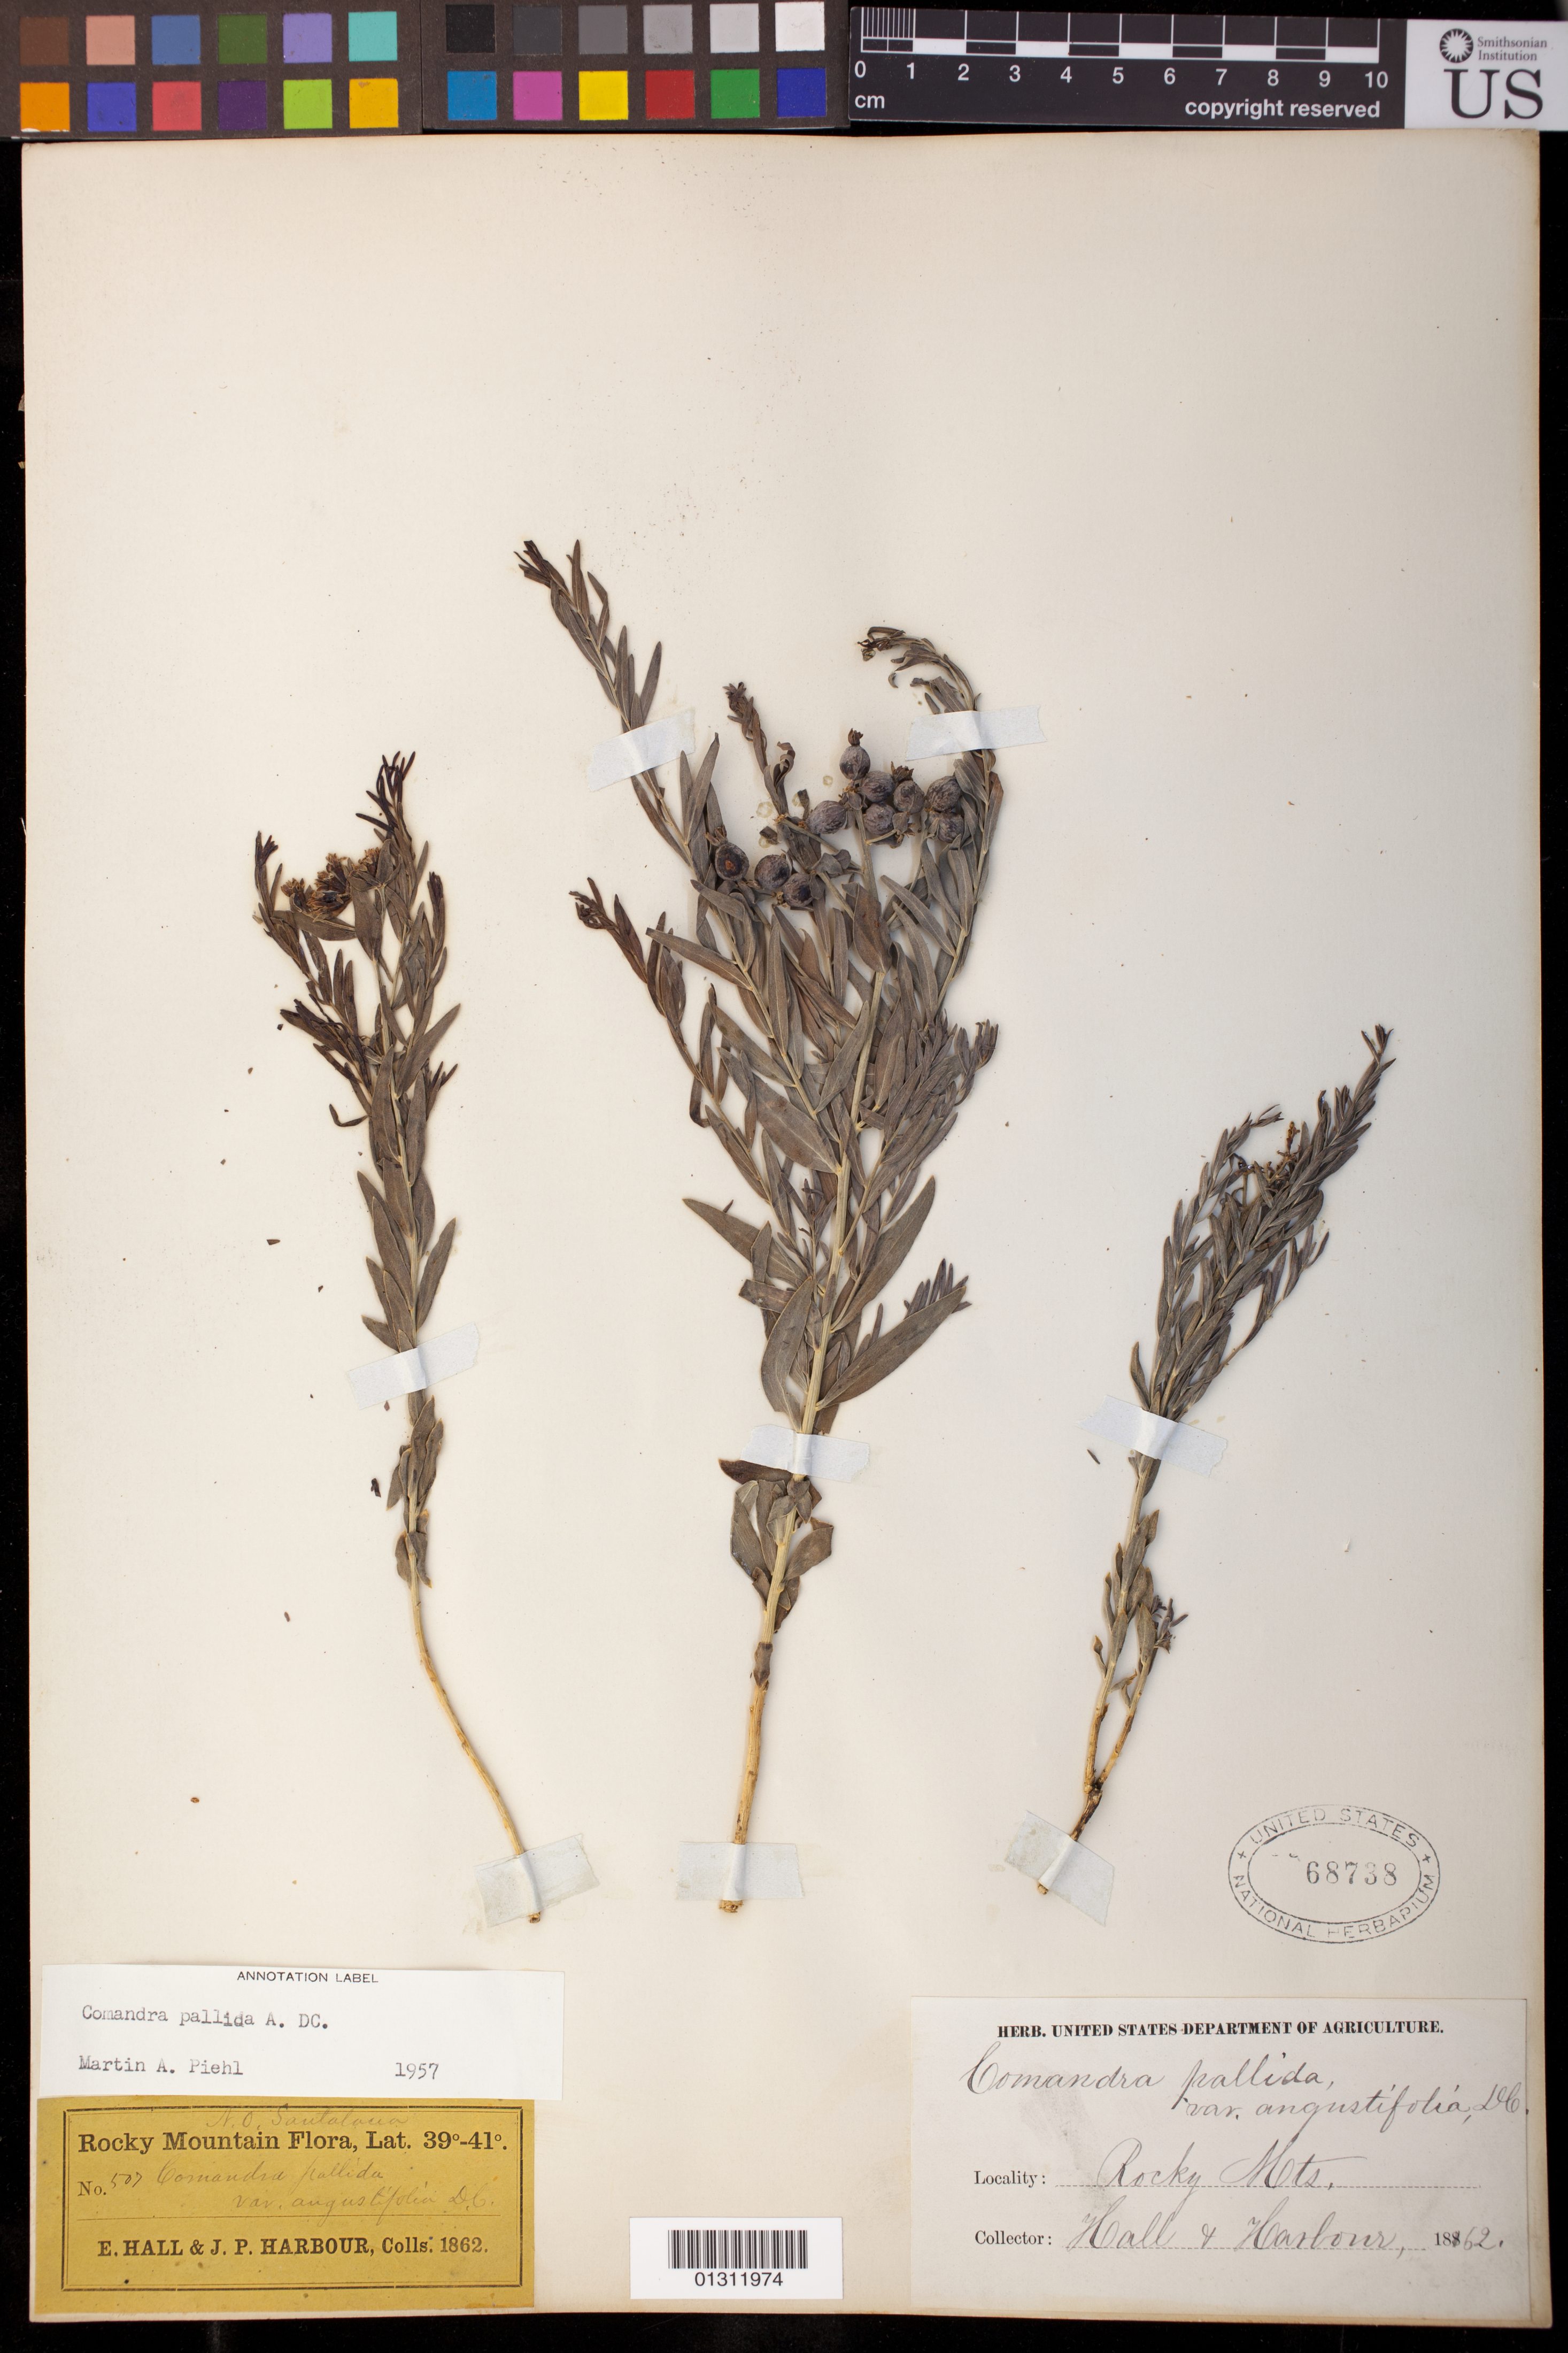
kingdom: Plantae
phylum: Tracheophyta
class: Magnoliopsida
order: Santalales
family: Comandraceae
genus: Comandra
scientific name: Comandra pallida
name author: A. DC.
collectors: E. Hall & J. Harbour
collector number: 507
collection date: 1862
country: United States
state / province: Colorado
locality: Rocky Mtns. Lat. 39º-41º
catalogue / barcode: US 68738